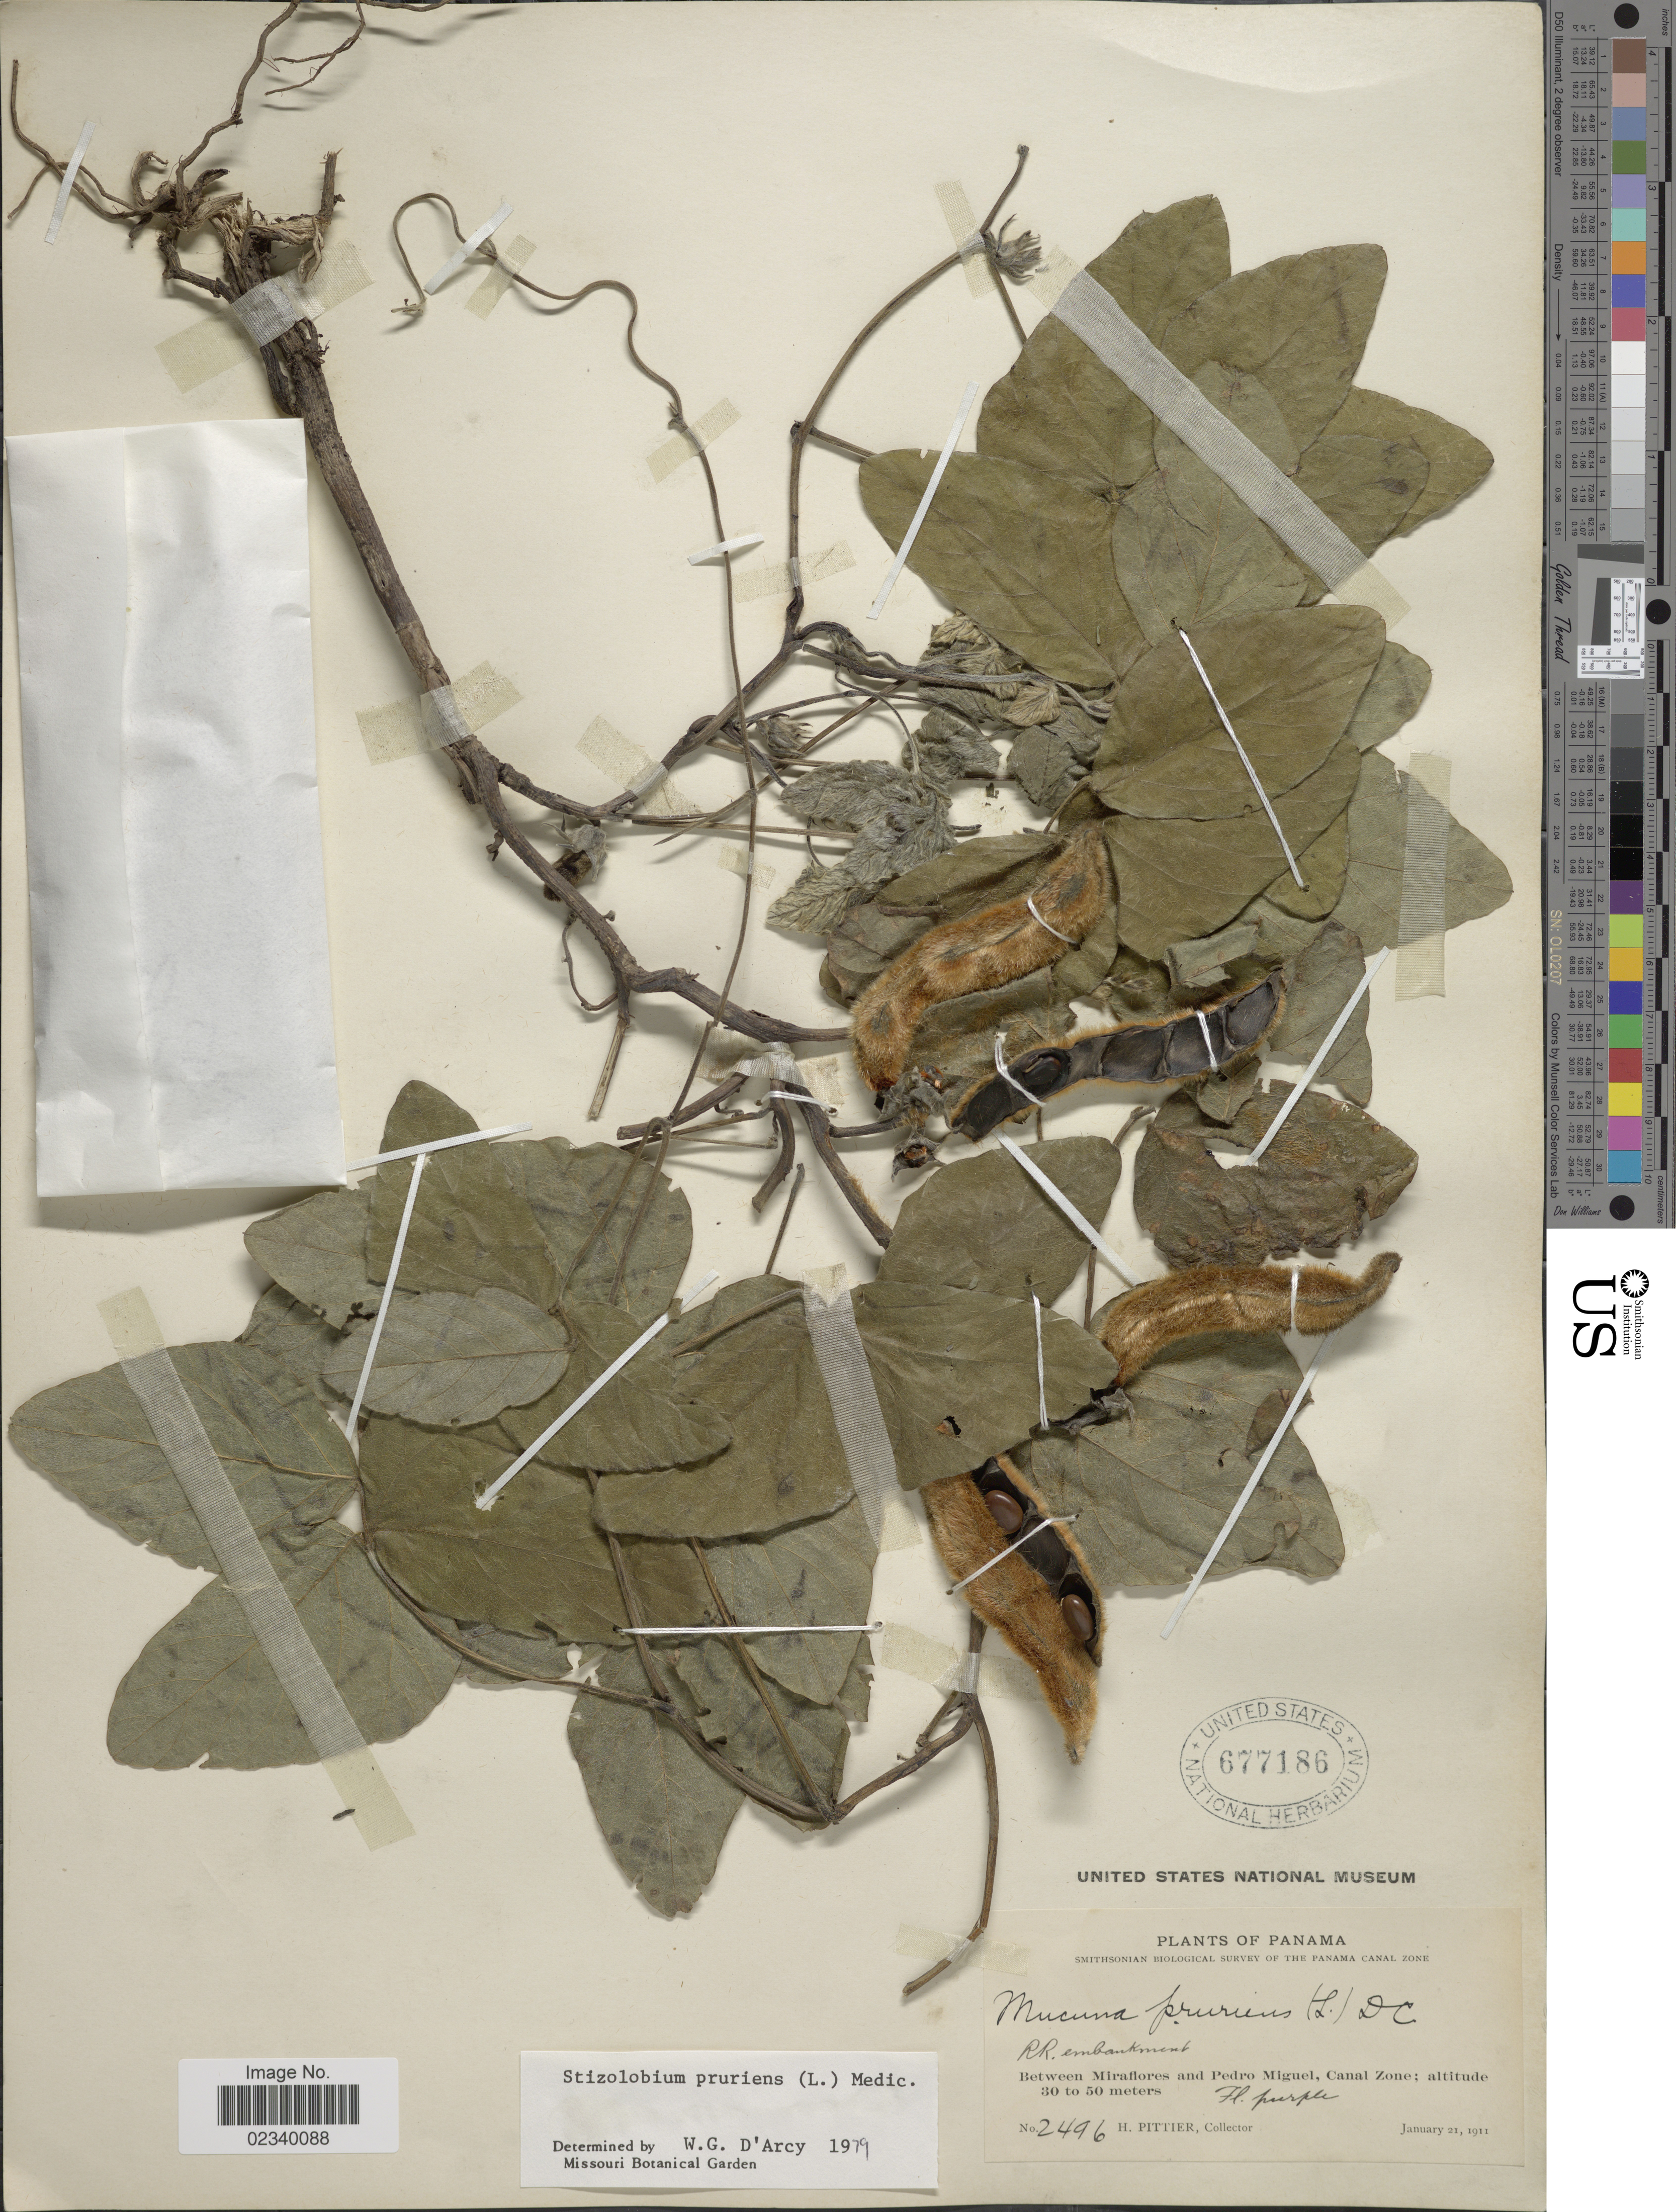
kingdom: Plantae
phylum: Tracheophyta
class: Magnoliopsida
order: Fabales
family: Fabaceae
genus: Mucuna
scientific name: Mucuna pruriens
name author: (L.) DC.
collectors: H. F. Pittier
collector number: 2496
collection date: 1911-01-21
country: Panama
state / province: Panamá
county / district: Canal Zone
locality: Between Miraflores and Pedro Miguel, Canal Zone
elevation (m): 30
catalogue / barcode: US 677186